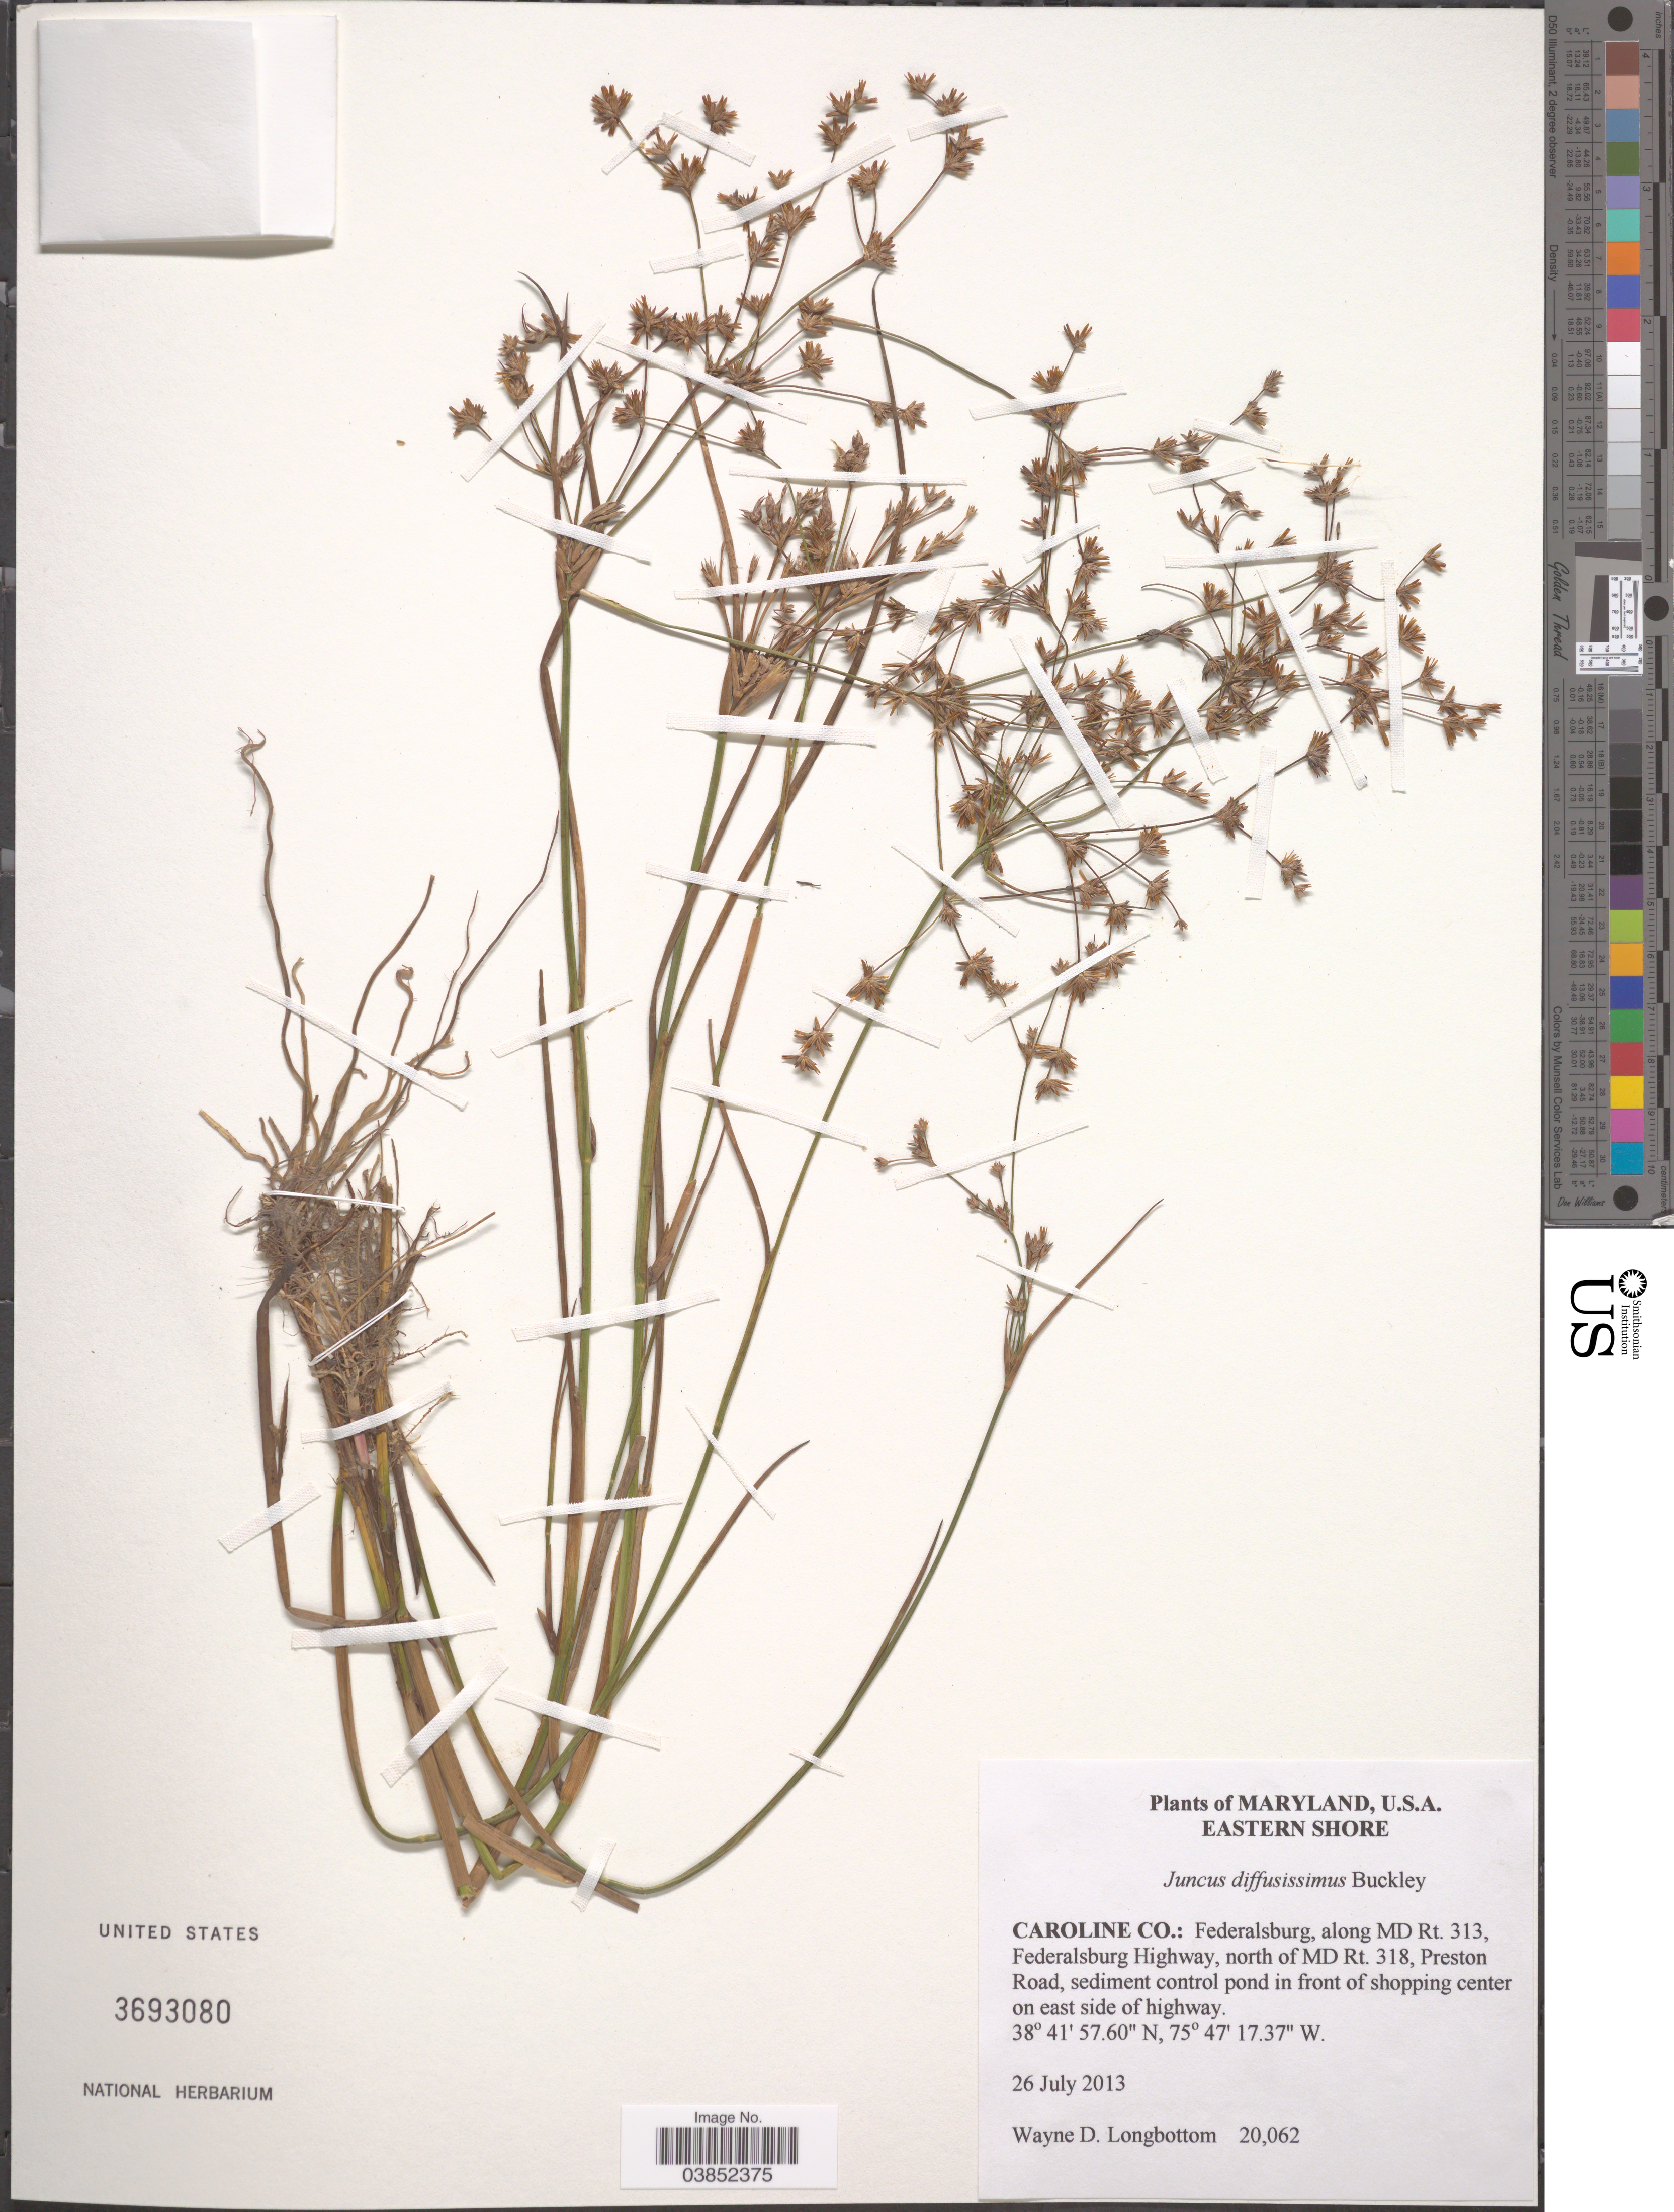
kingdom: Plantae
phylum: Tracheophyta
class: Liliopsida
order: Poales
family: Juncaceae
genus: Juncus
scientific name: Juncus diffusissimus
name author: Buckley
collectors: W. D. Longbottom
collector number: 20062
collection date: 2013-07-26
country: United States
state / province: Maryland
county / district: Caroline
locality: Eastern Shore. Caroline Co.: Federalsburg, along MD Rt. 313, Federalsburg Highway, north of MD Rt. 318, Preston Road, sediment control pond in front of shopping center on east side of highway.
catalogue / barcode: US 3693080